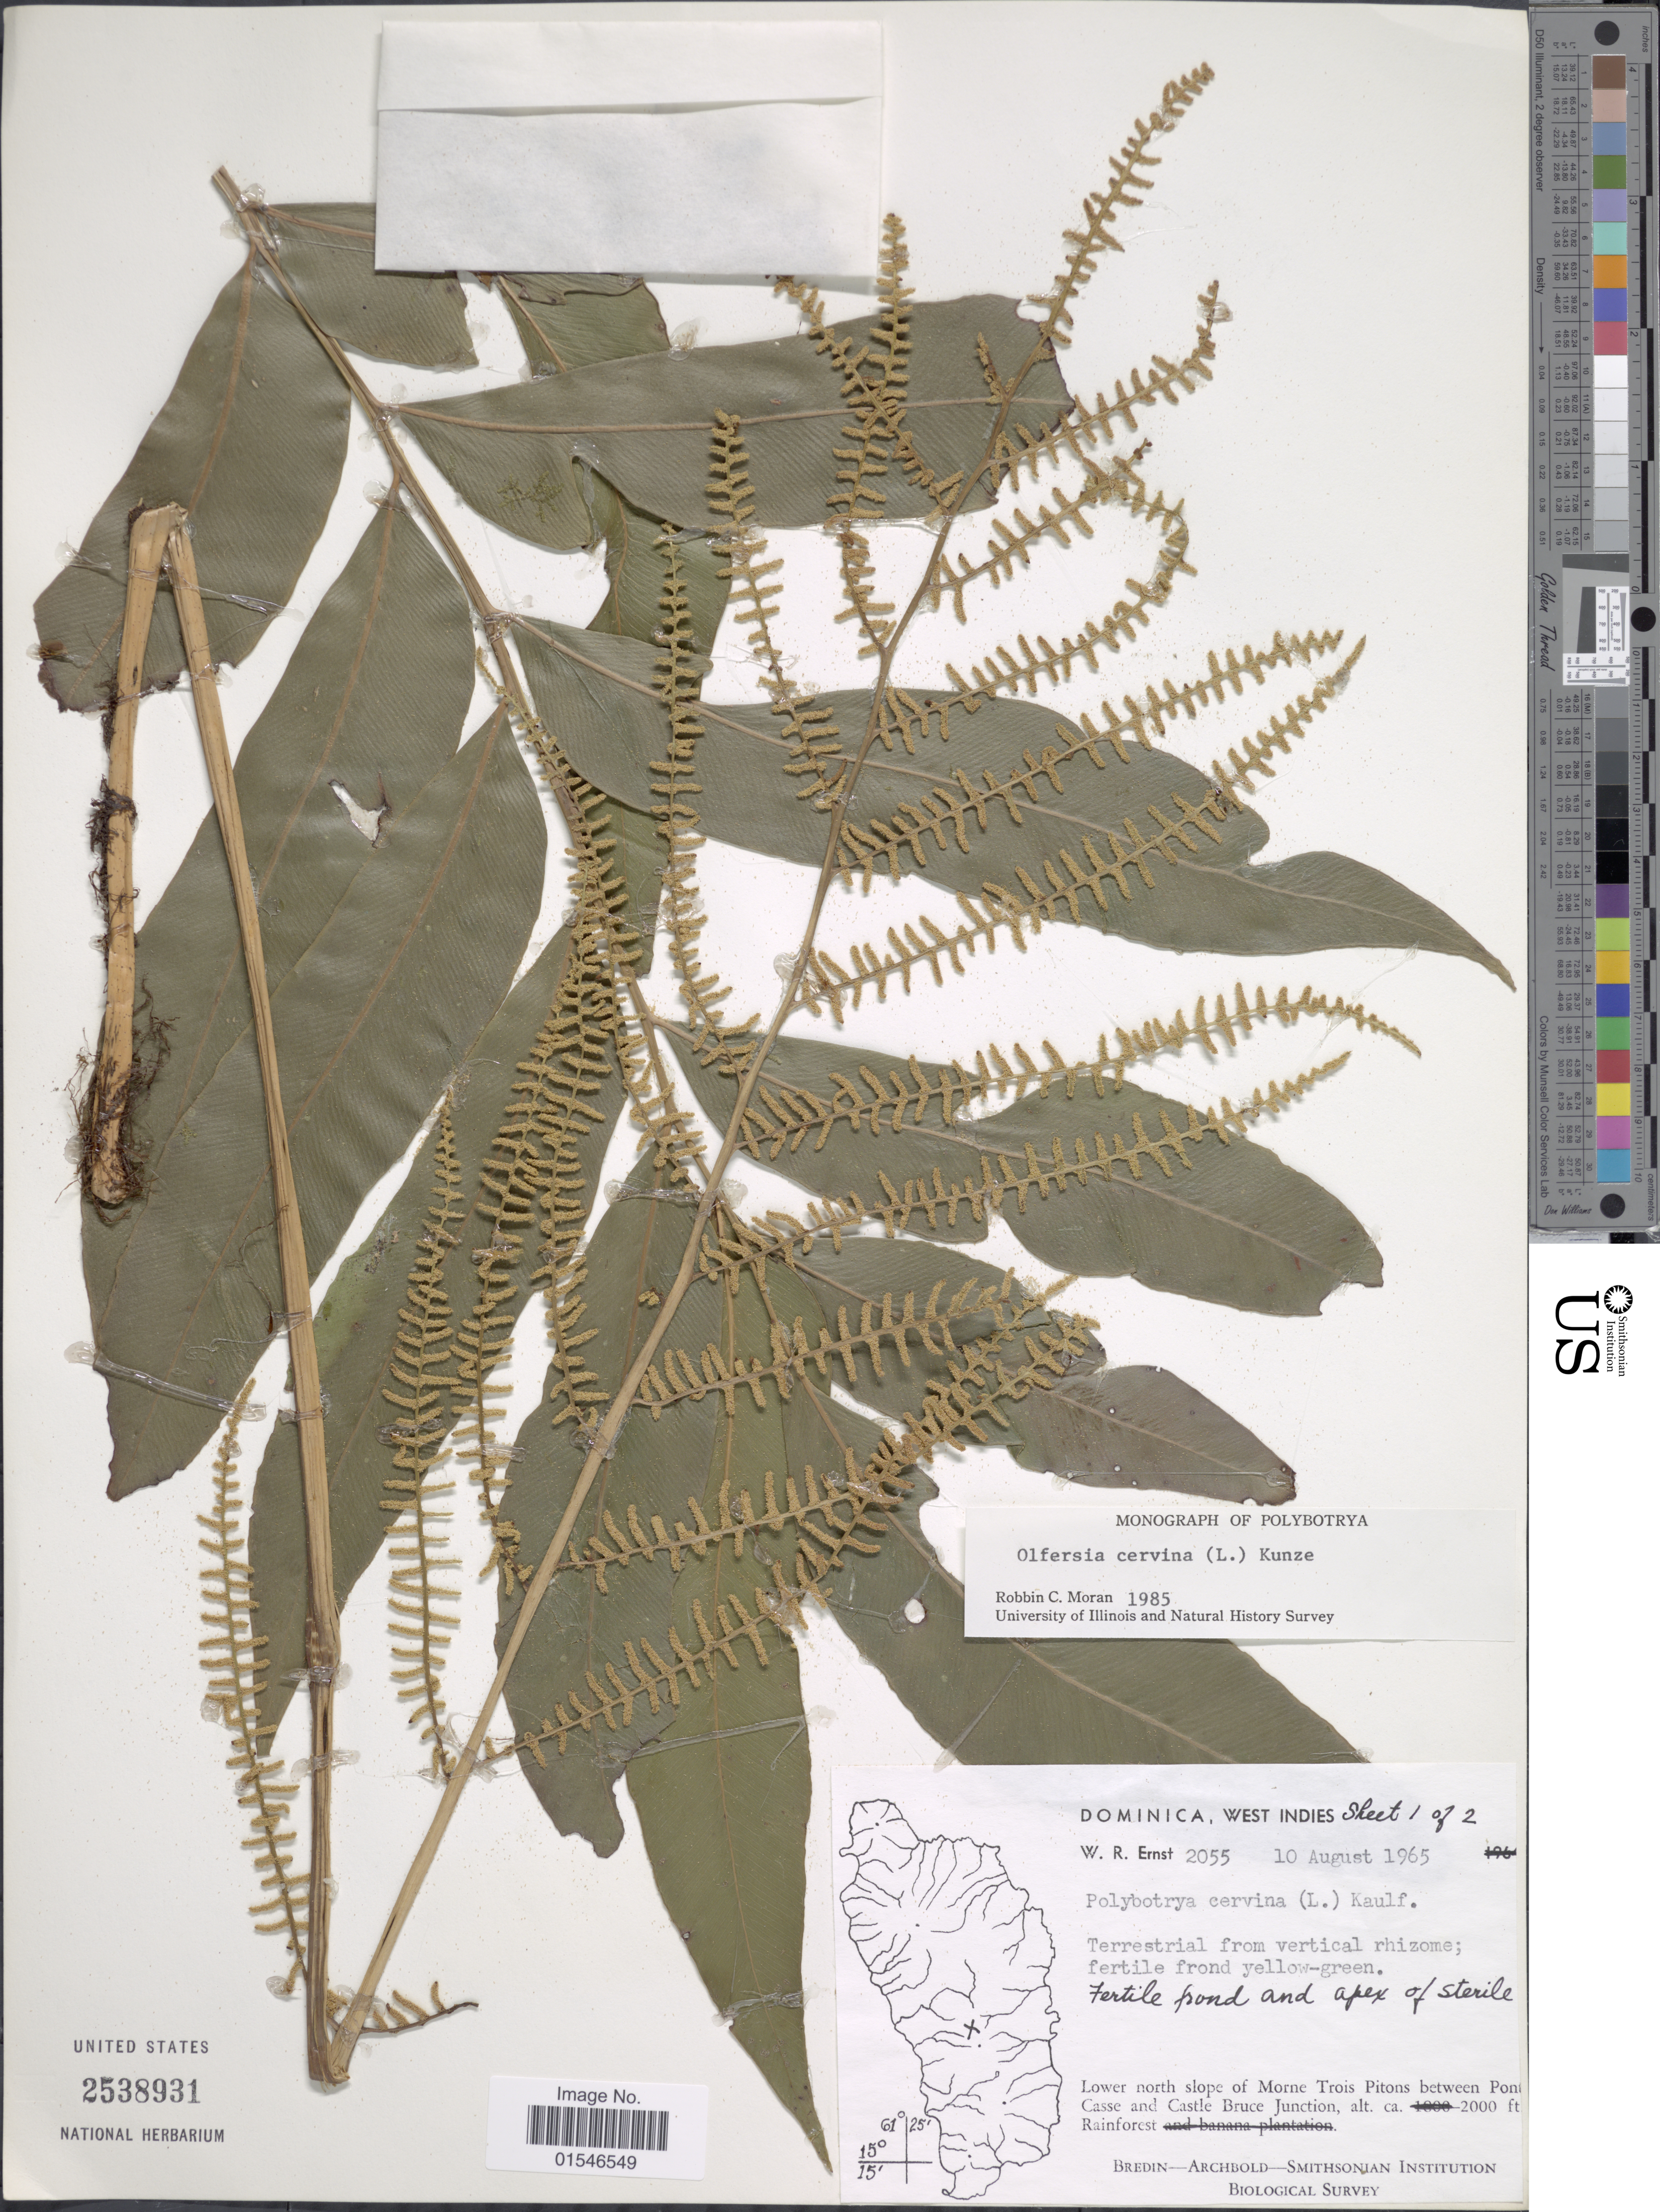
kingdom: Plantae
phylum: Tracheophyta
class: Polypodiopsida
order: Polypodiales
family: Dryopteridaceae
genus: Olfersia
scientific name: Olfersia cervina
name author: (L.) Kunze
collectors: W. R. Ernst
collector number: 2055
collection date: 1965-08-10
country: Dominica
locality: Lower north slope of Morne Trois Pitons between Pont Casse and Castle Bruce Junction. Rainforest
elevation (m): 610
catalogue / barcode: US 2538931